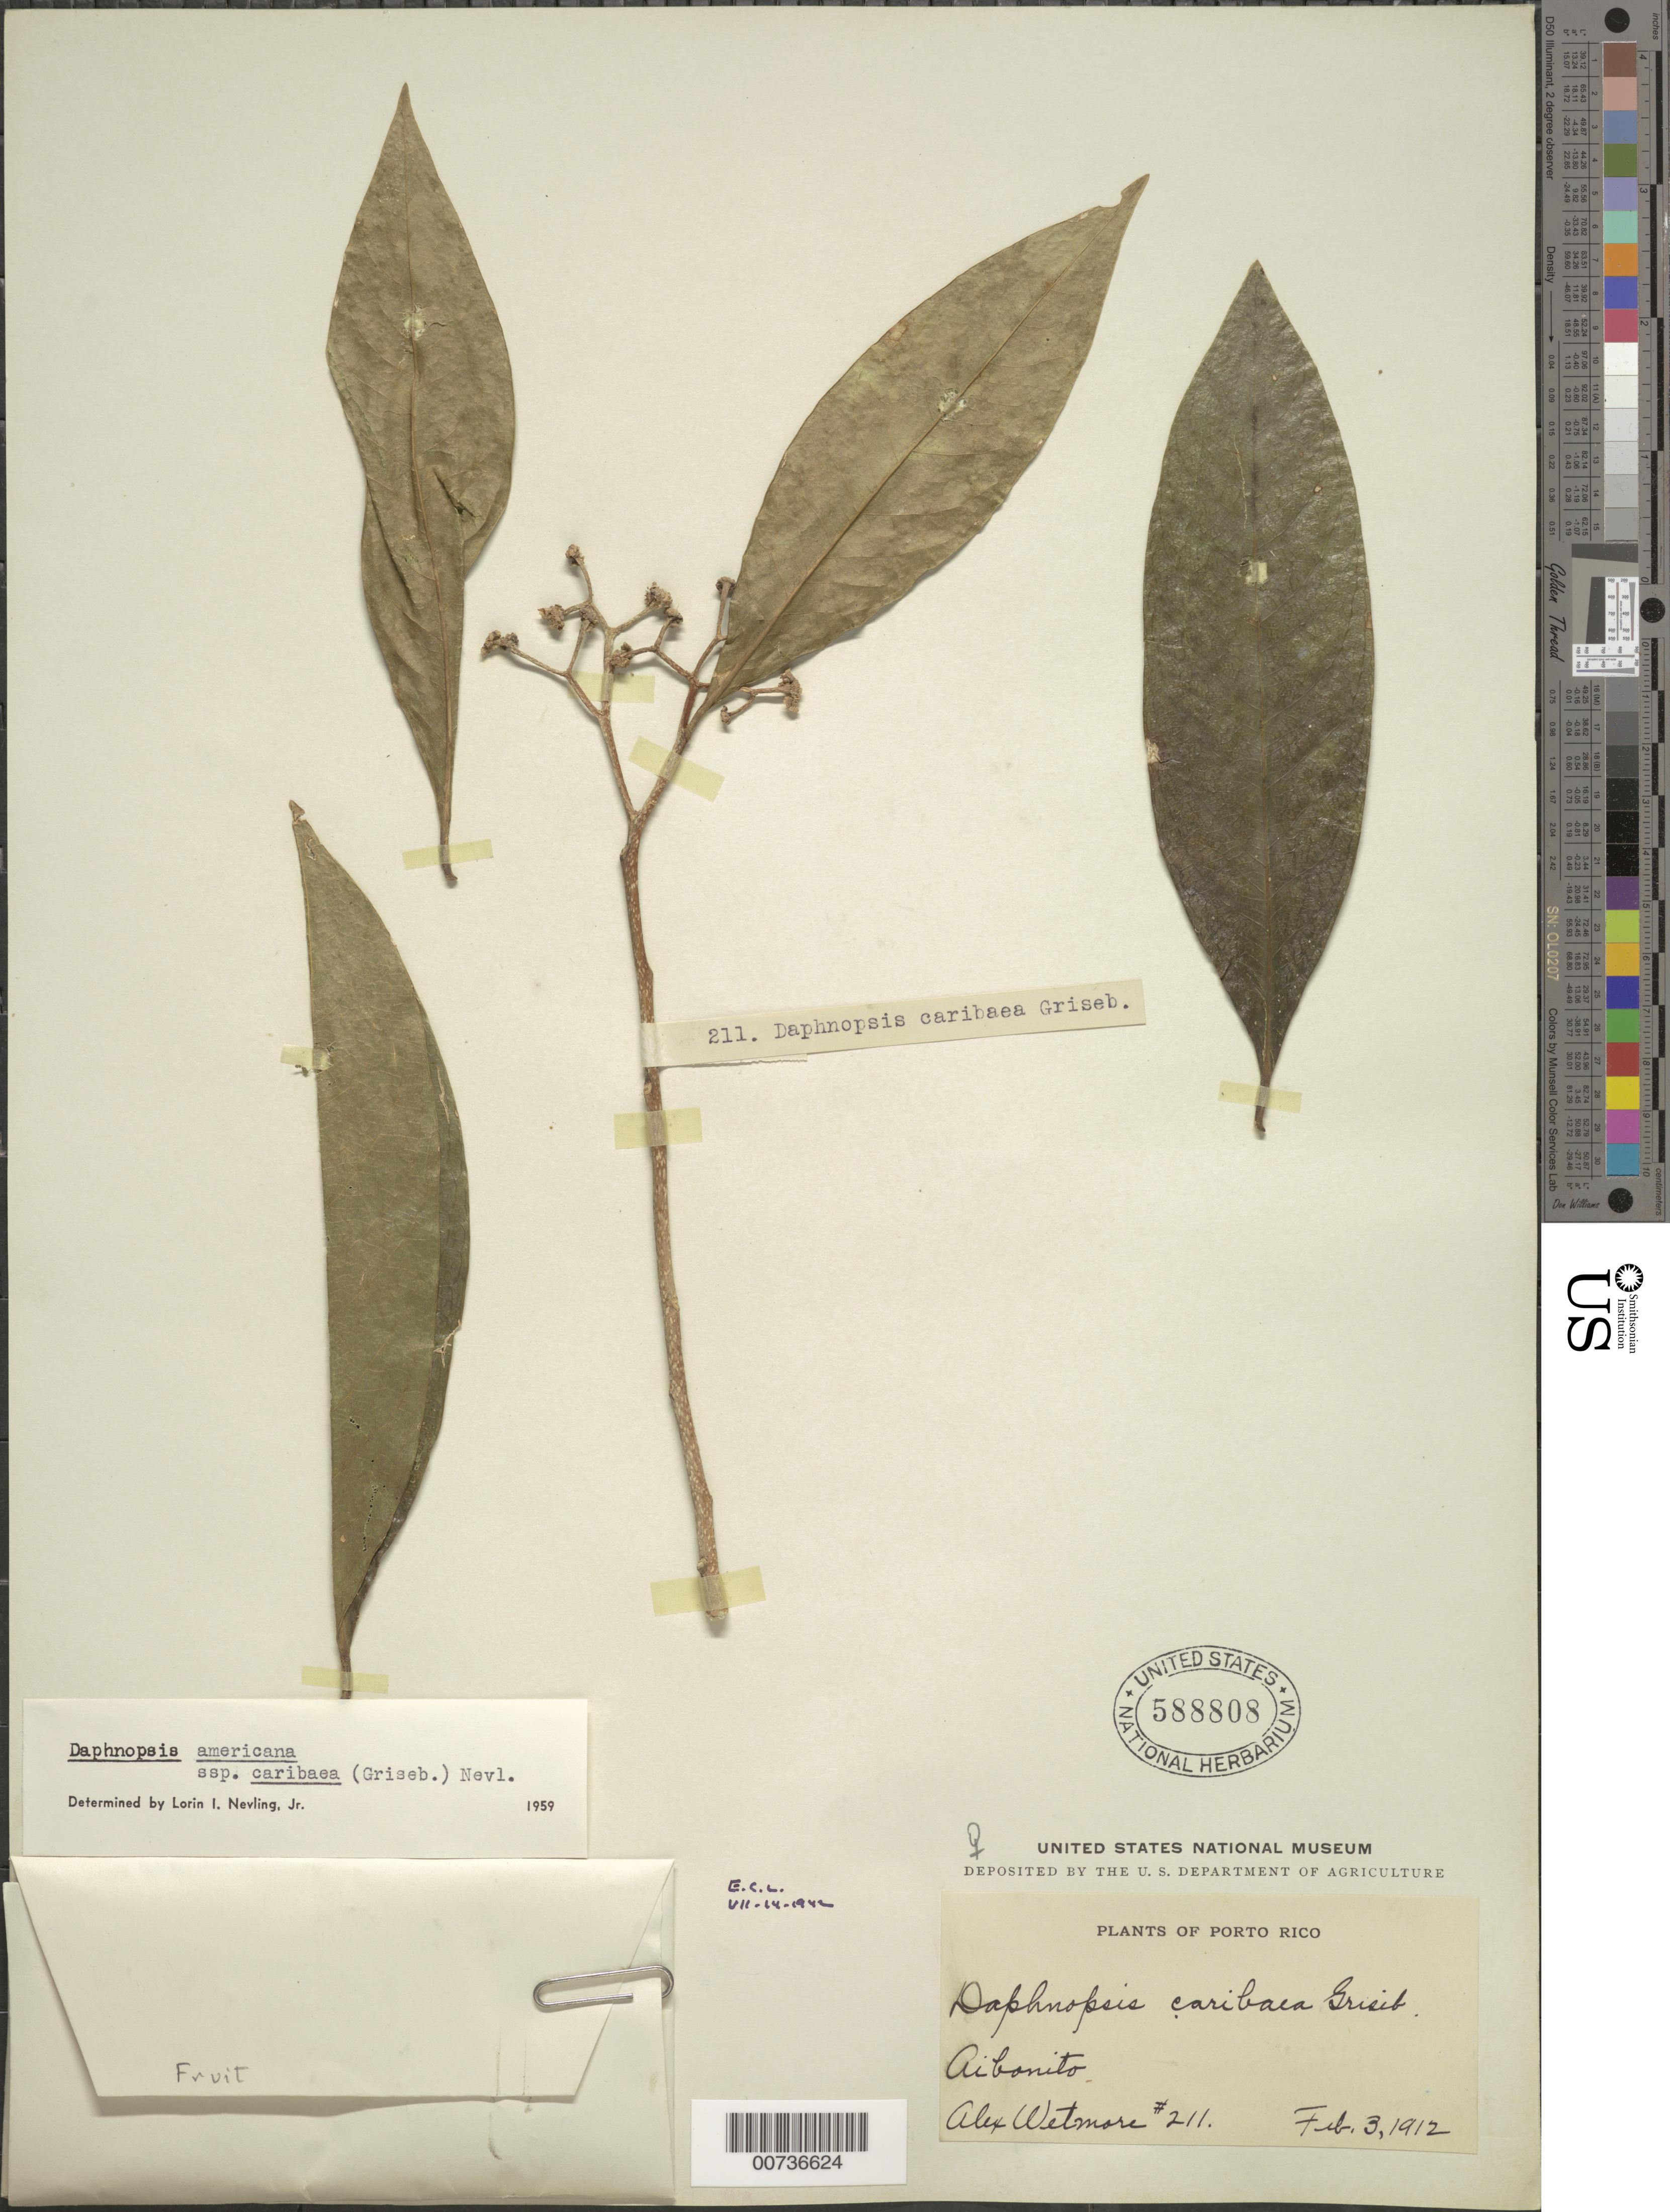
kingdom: Plantae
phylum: Tracheophyta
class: Magnoliopsida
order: Malvales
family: Thymelaeaceae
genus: Daphnopsis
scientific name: Daphnopsis americana subsp. caribaea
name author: (Griseb.) Nevling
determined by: Nevling, L. I., Jr.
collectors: A. Wetmore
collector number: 211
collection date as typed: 03 Feb 1912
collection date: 1912-02-03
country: Puerto Rico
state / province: Abonito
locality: Aibonito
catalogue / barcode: US 588808